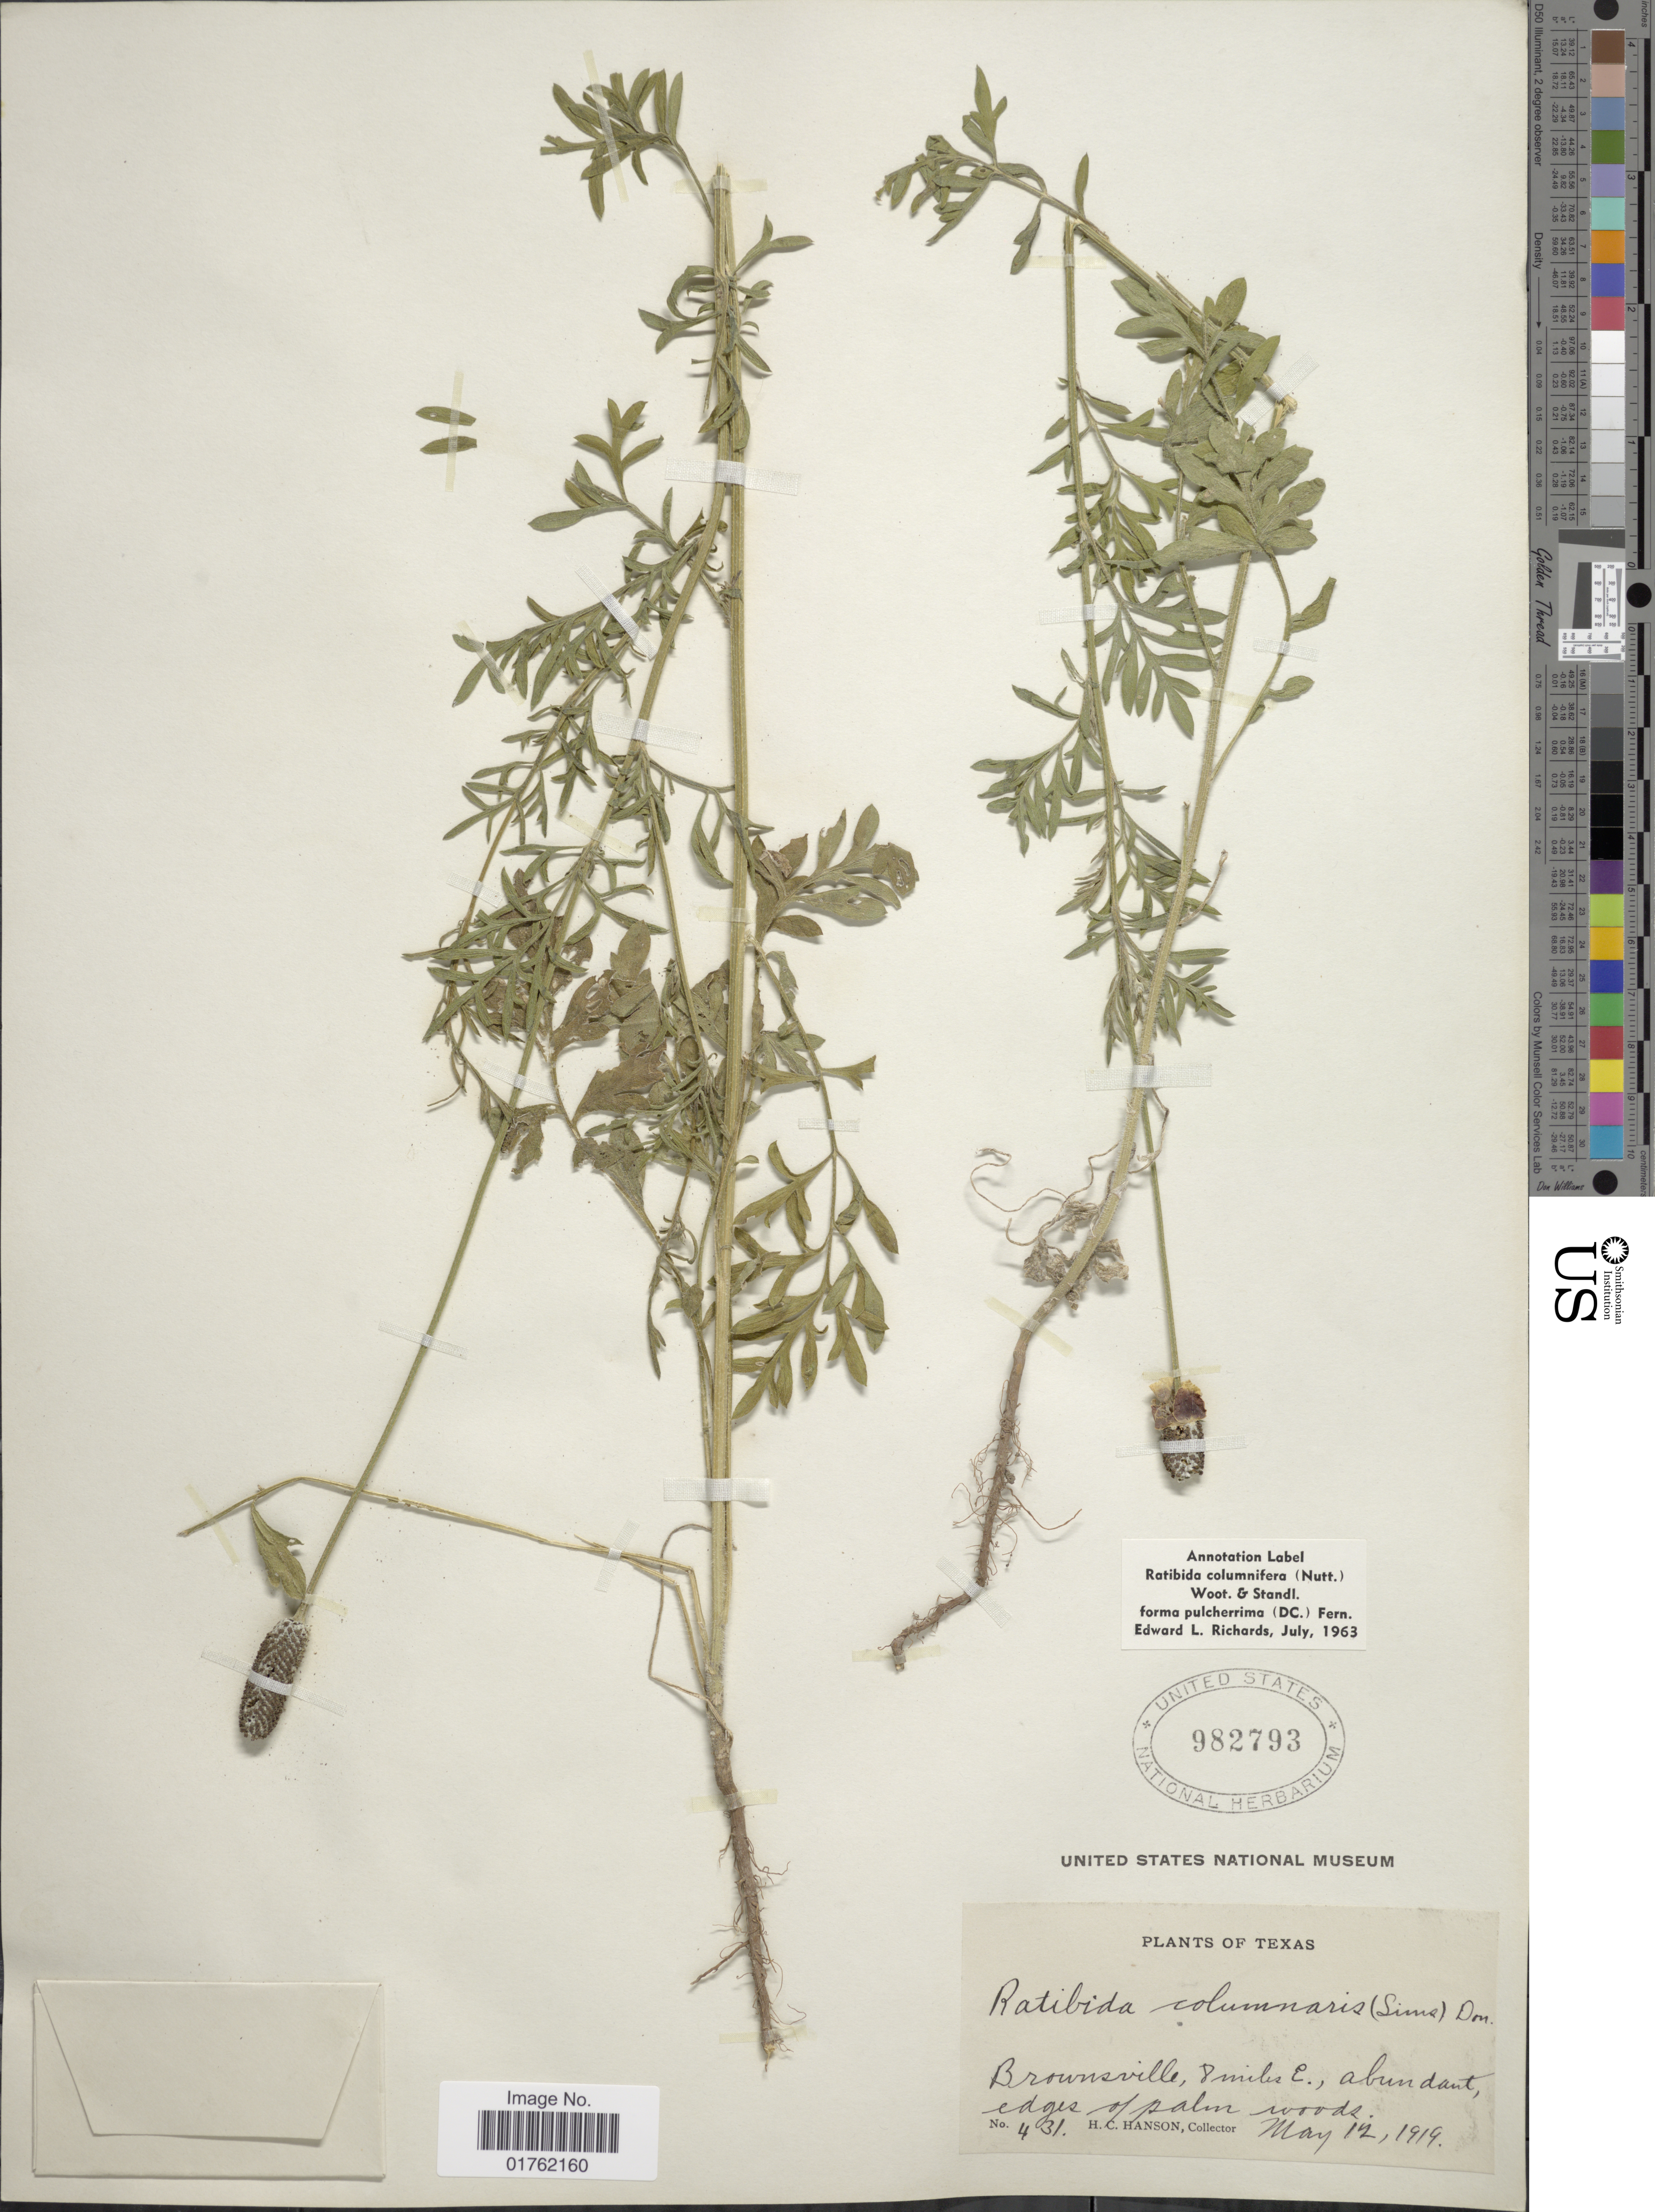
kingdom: Plantae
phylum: Tracheophyta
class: Magnoliopsida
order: Asterales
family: Asteraceae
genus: Ratibida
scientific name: Ratibida columnaris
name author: (Pursh) D. Don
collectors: H. Hanson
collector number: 431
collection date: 1919-05-12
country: United States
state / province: Texas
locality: Brownsville, 8 mile E.,abundant, edges of palm woods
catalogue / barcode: US 982793